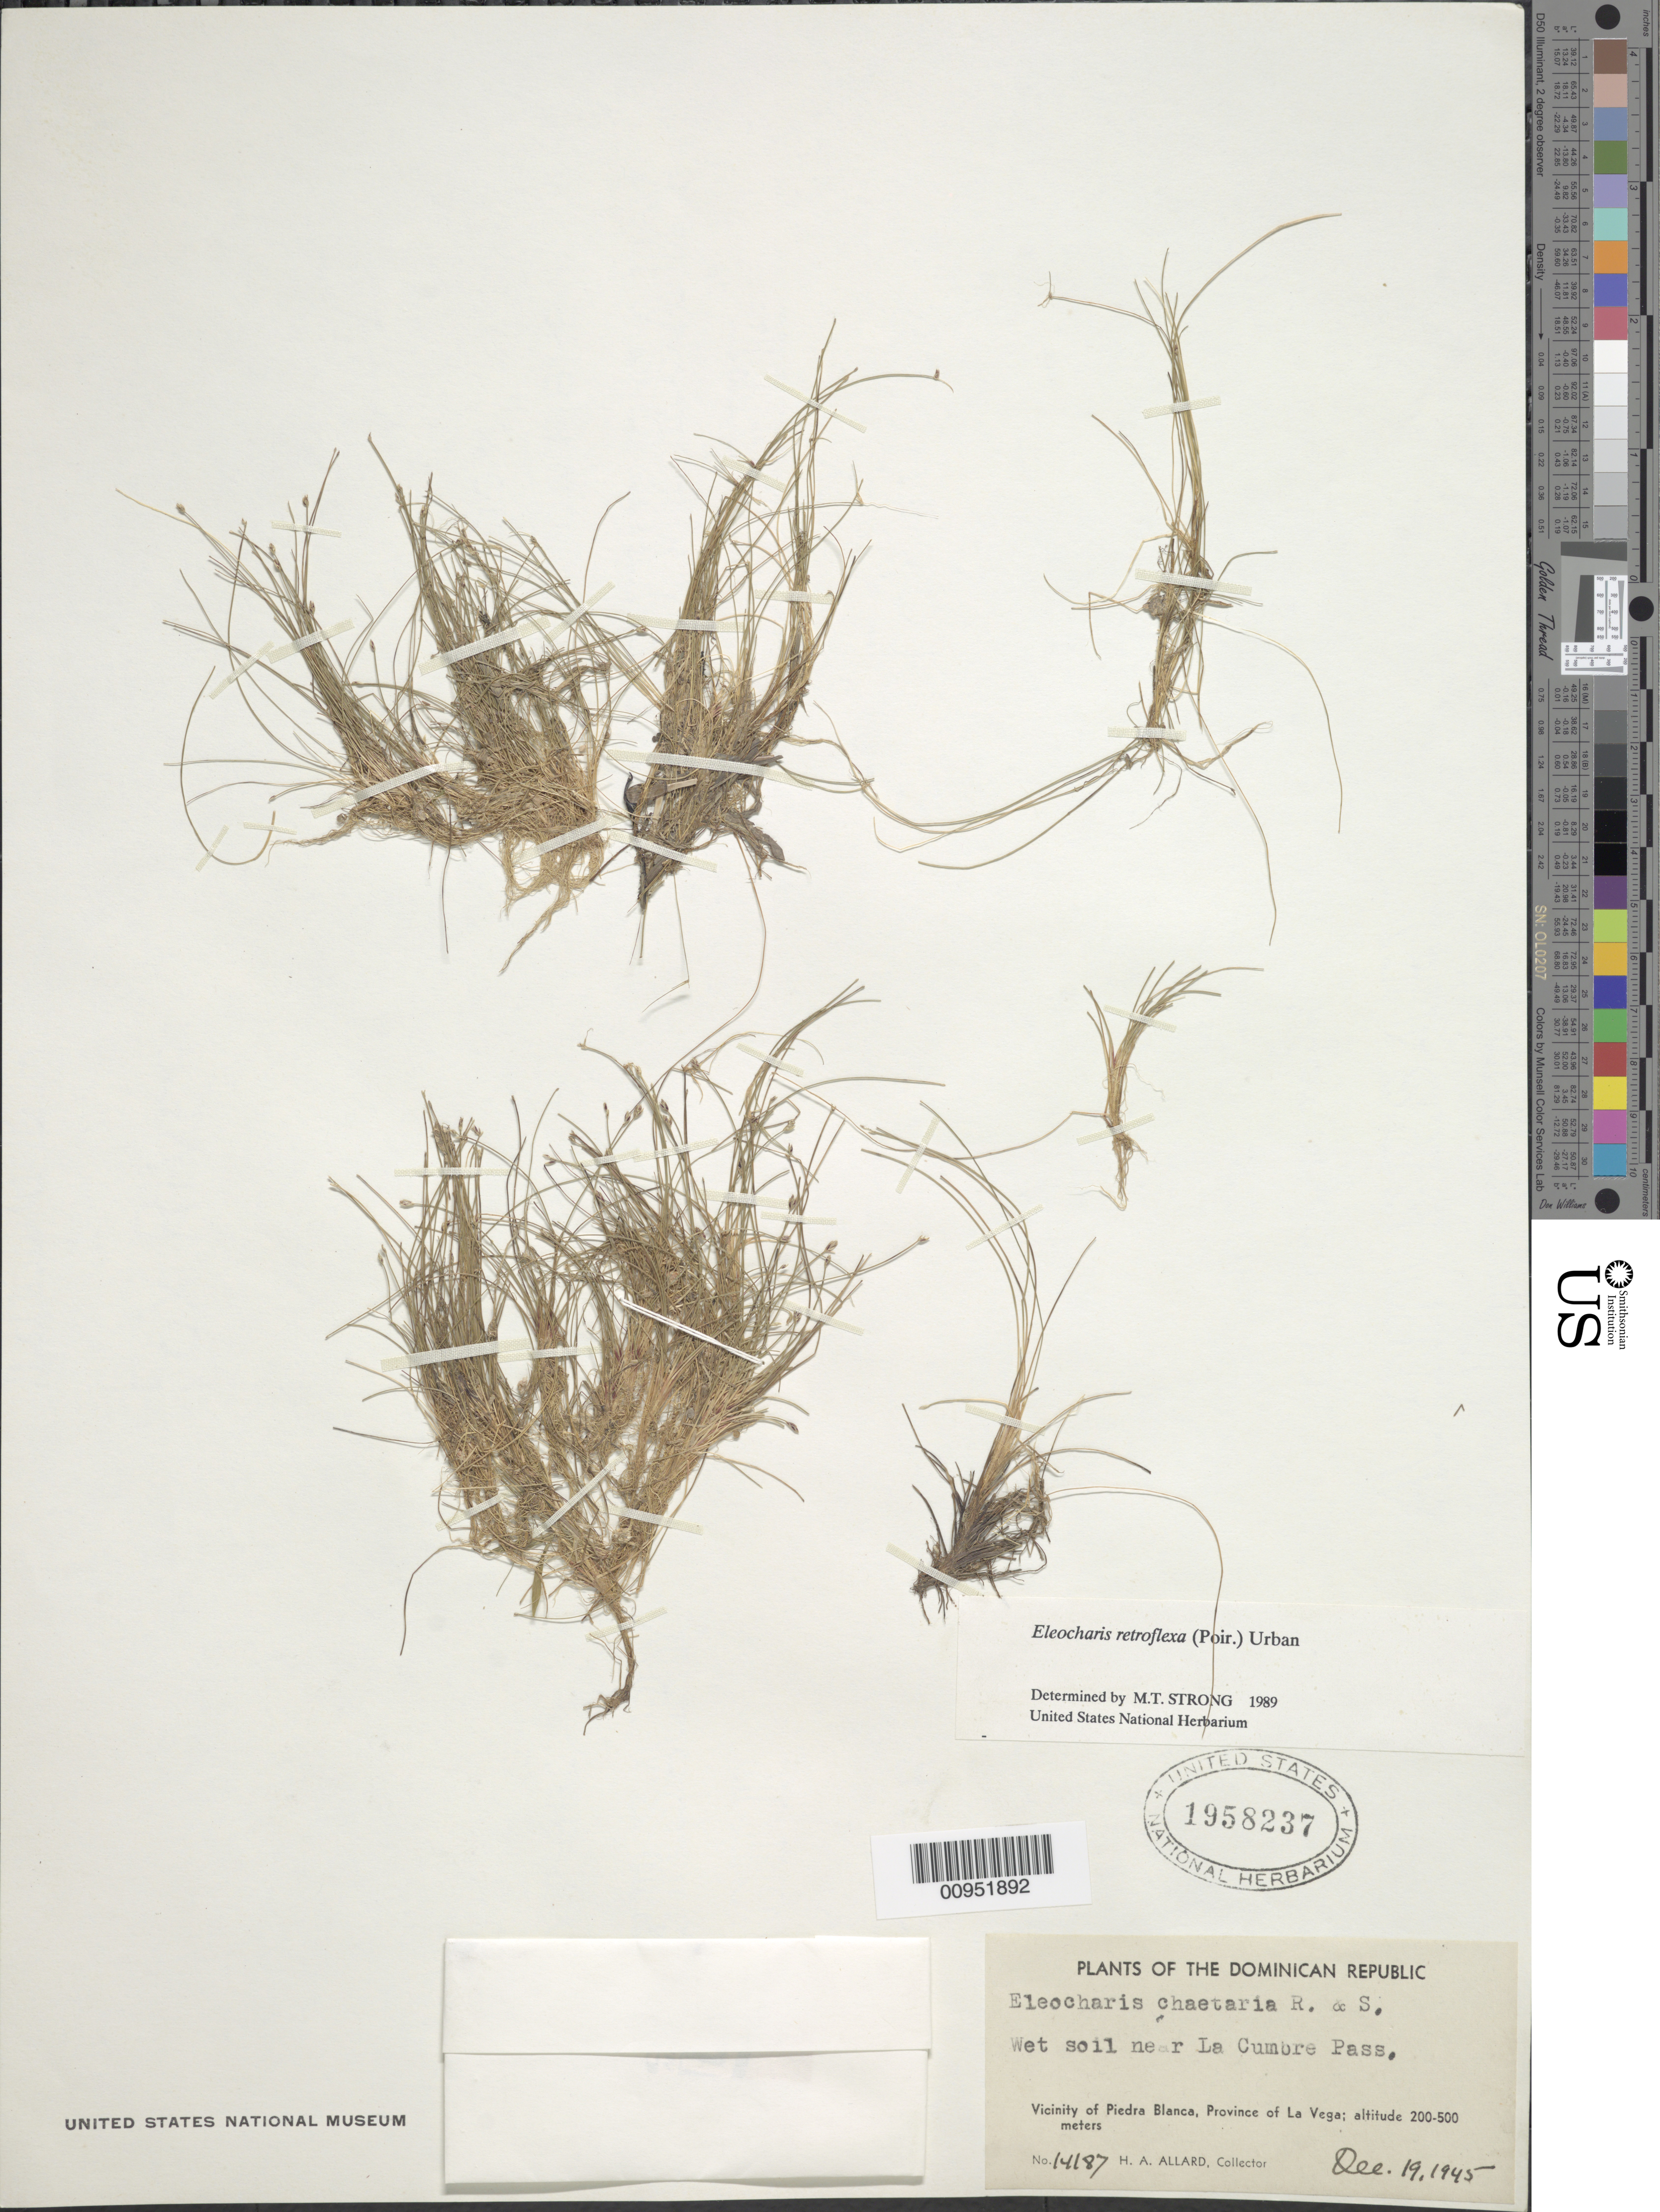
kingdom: Plantae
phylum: Tracheophyta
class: Liliopsida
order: Poales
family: Cyperaceae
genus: Eleocharis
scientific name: Eleocharis retroflexa subsp. retroflexa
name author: (Poir.) Urb.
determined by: Strong, M. T., (US), Smithsonian Institution - National Museum of Natural History (UNITED STATES)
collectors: H. A. Allard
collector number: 14187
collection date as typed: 19 Dec 1945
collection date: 1945-12-19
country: Dominican Republic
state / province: La Vega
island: Hispaniola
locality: Vicinity of Piedra Blanca, near La Cumbre Pass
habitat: Wet soil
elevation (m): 200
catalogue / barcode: US 1958237